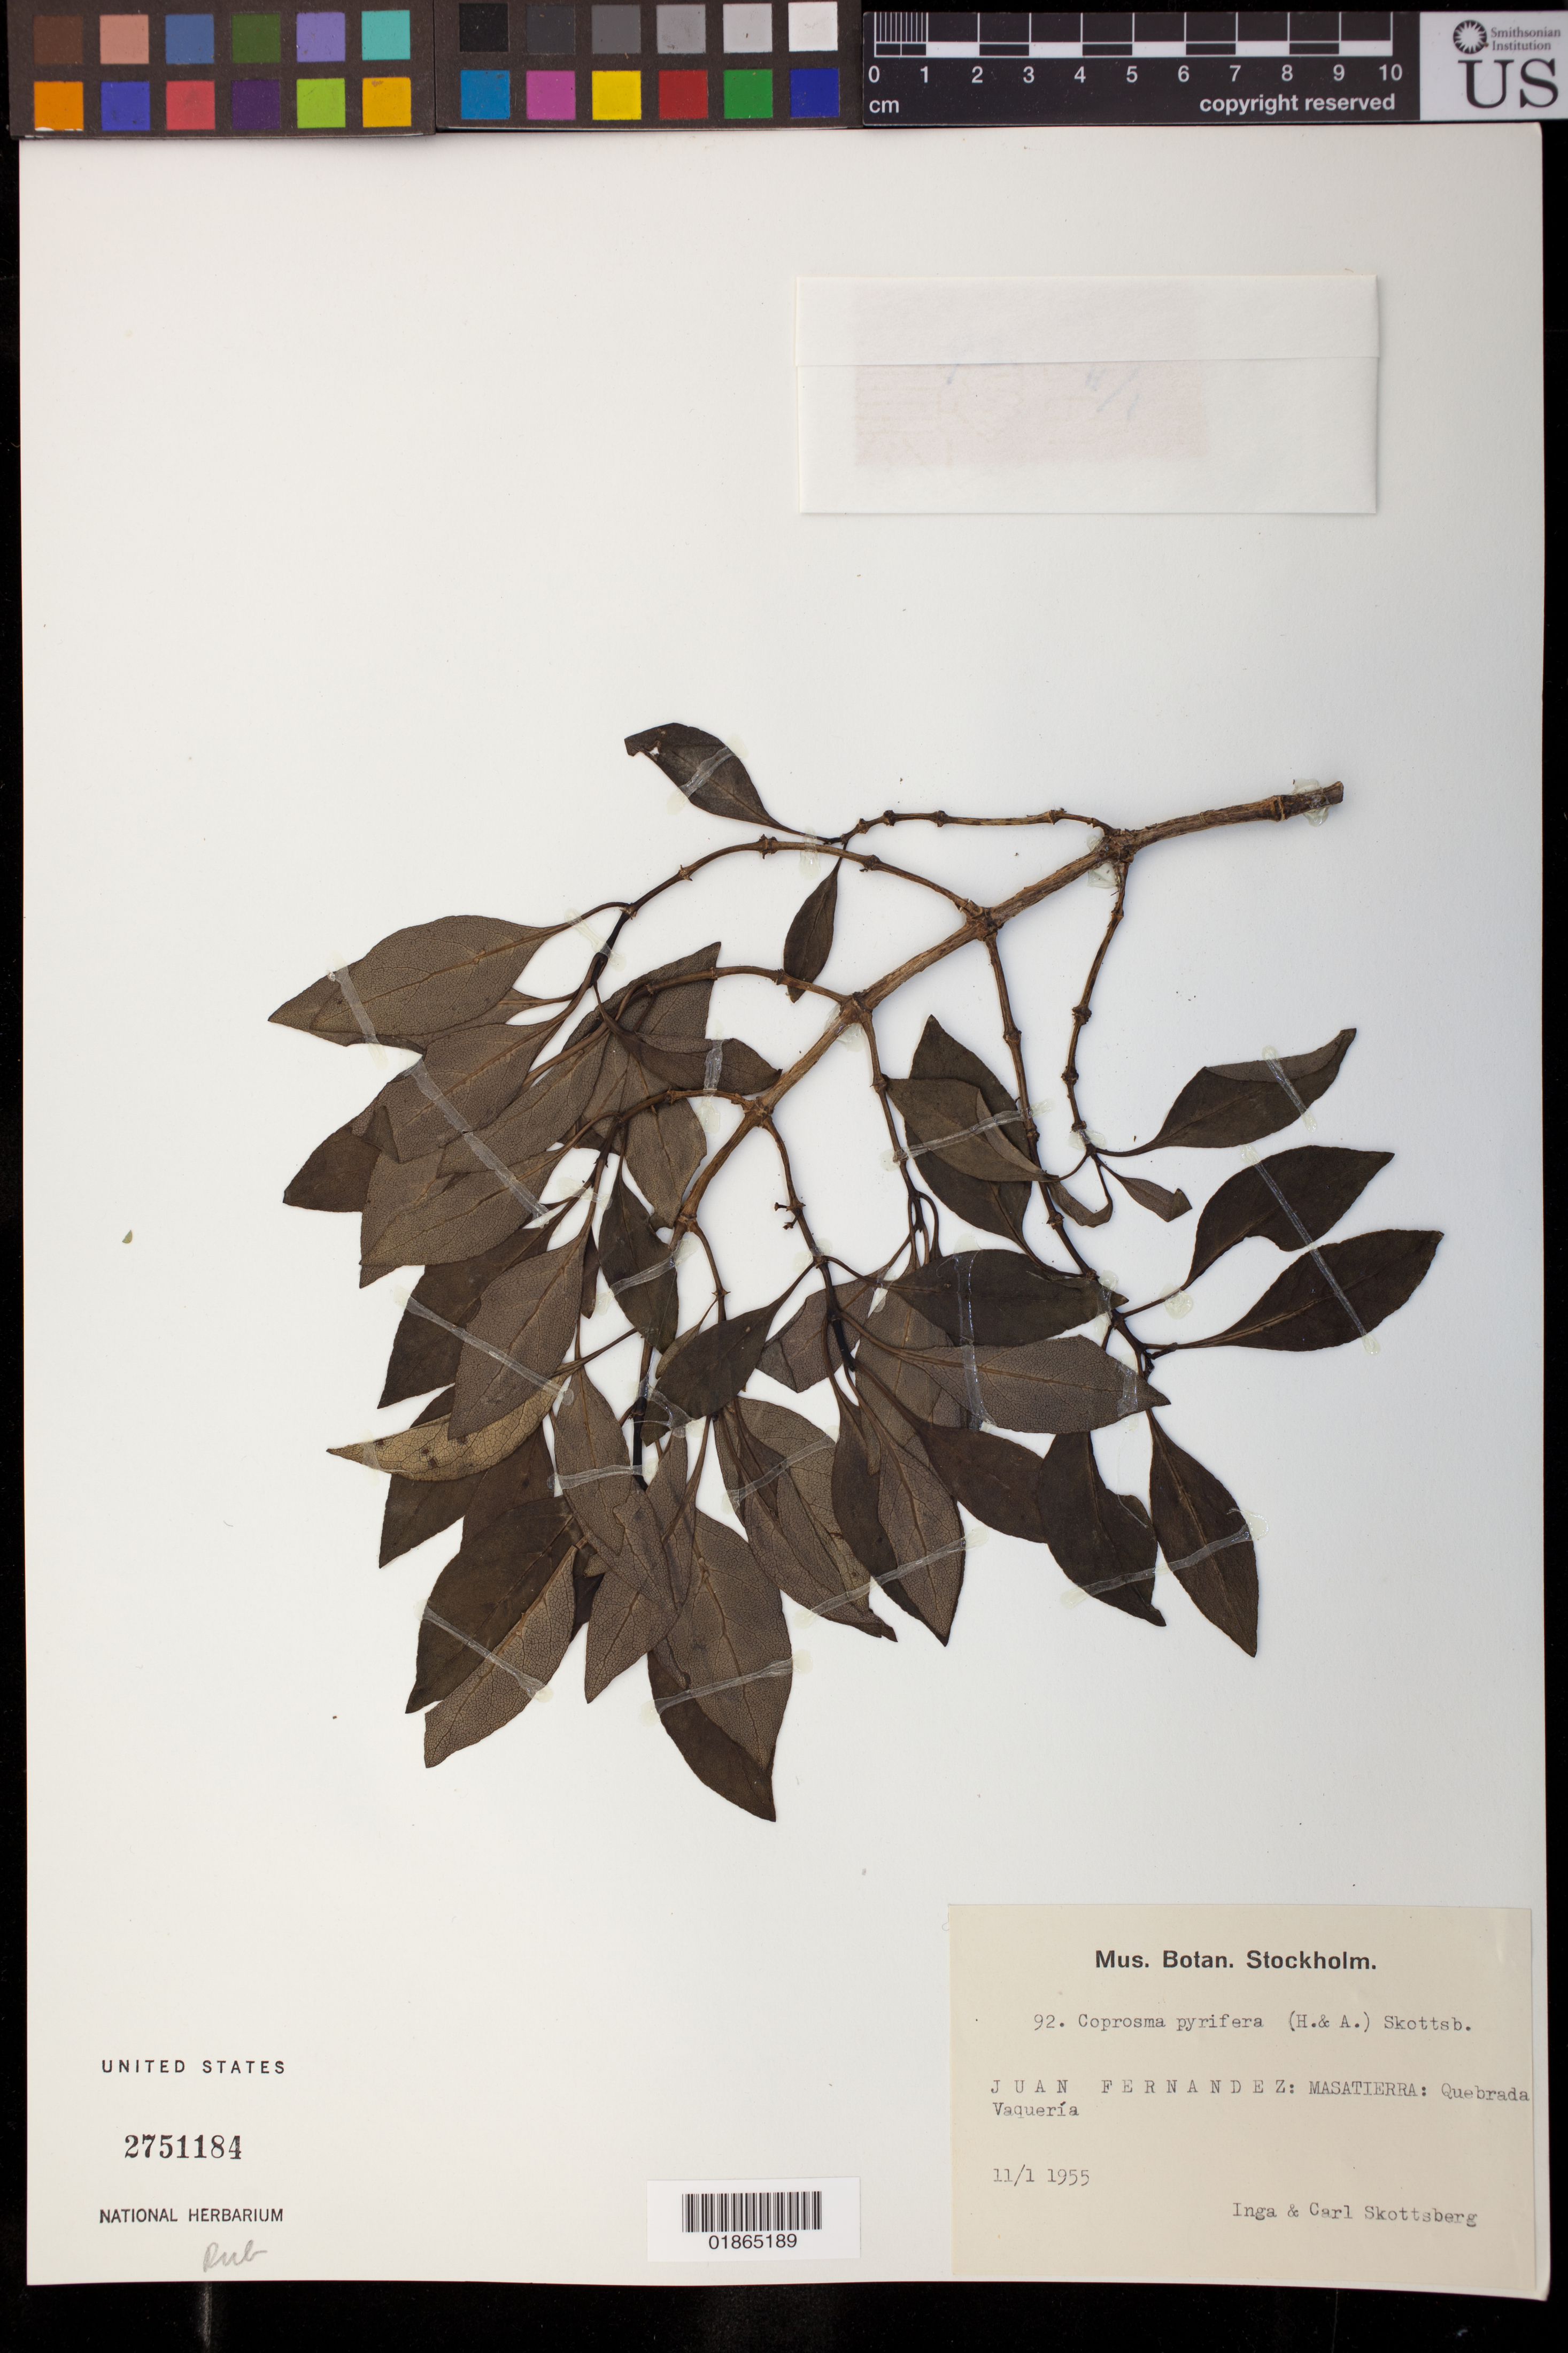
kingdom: Plantae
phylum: Tracheophyta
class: Magnoliopsida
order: Gentianales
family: Rubiaceae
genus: Coprosma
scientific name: Coprosma pyrifolia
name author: (Hook. & Arn.) Skottsb.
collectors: I. Skottsberg & C. Skottsberg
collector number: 92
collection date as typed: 11/1 1955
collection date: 1955-01-11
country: Chile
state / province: Valparaíso (V)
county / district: Juan Fernandez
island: Mas a Tierra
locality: Juan Fernandez, Masatierra: Quebrada Vaquería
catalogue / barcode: US 2751184